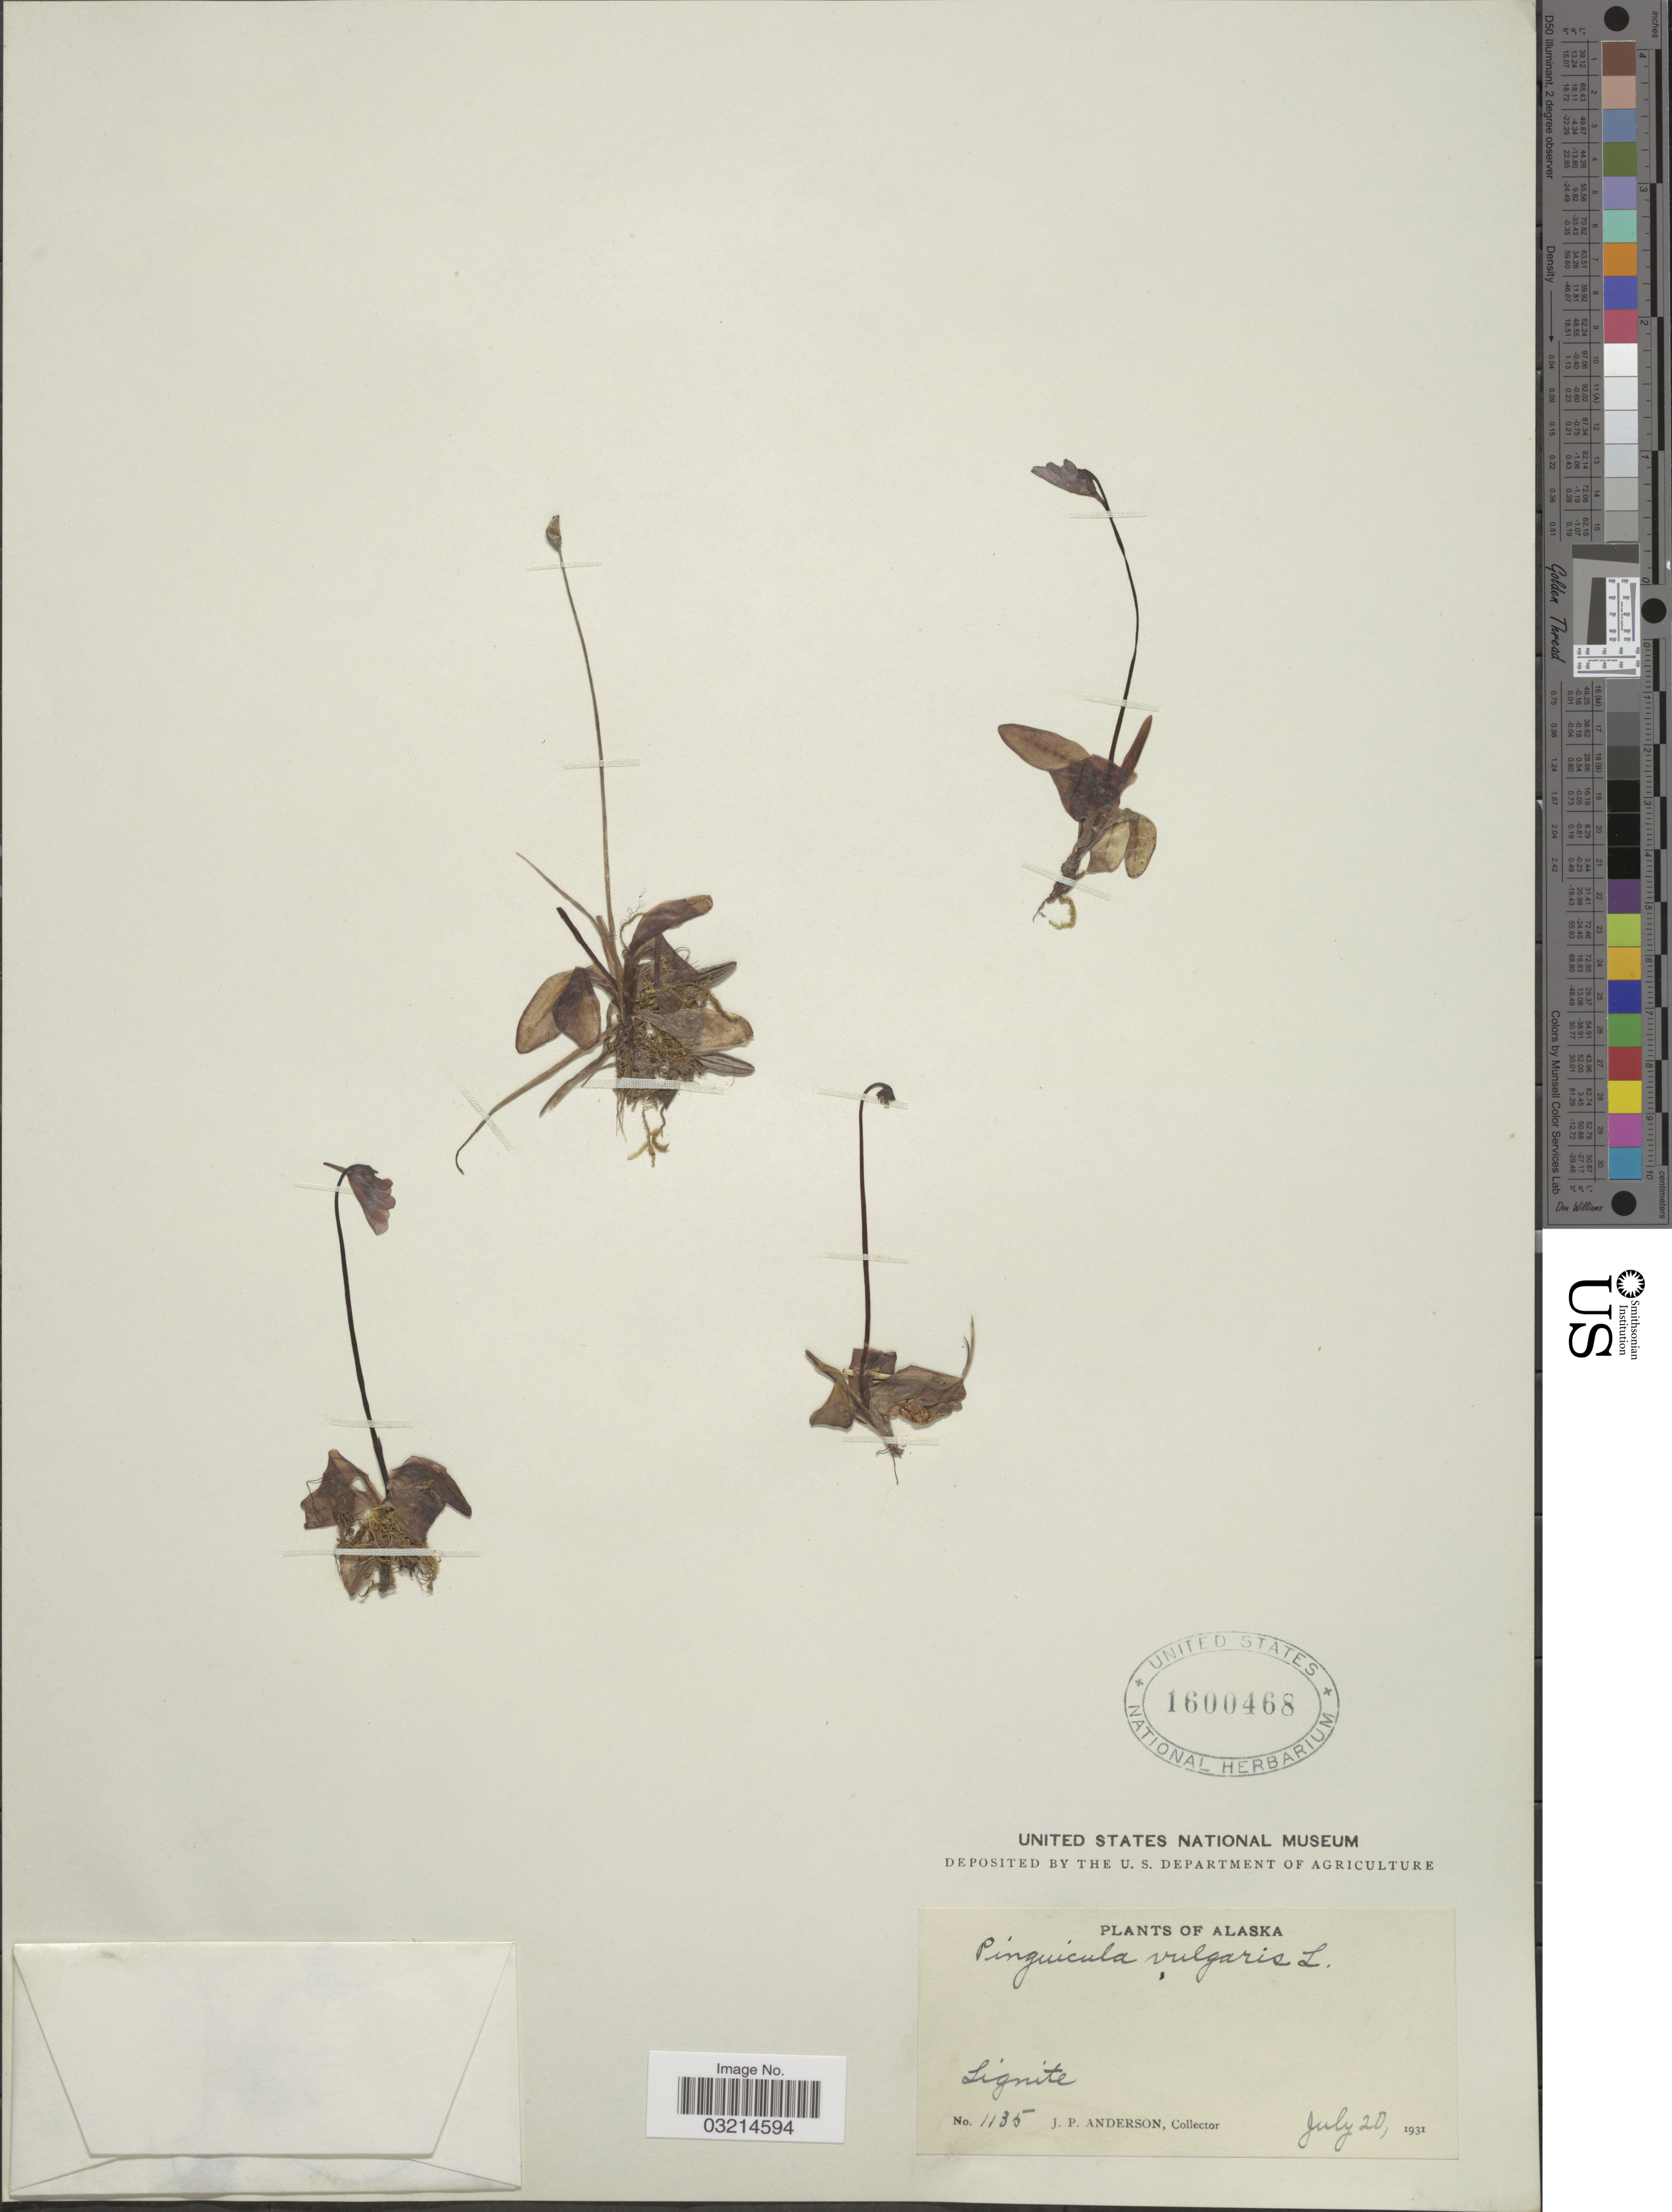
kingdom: Plantae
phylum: Tracheophyta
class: Magnoliopsida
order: Lamiales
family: Lentibulariaceae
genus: Pinguicula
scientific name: Pinguicula vulgaris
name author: L.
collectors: J. P. Anderson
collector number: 1135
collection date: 1931-07-20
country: United States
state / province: Alaska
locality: Signite.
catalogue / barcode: US 1600468